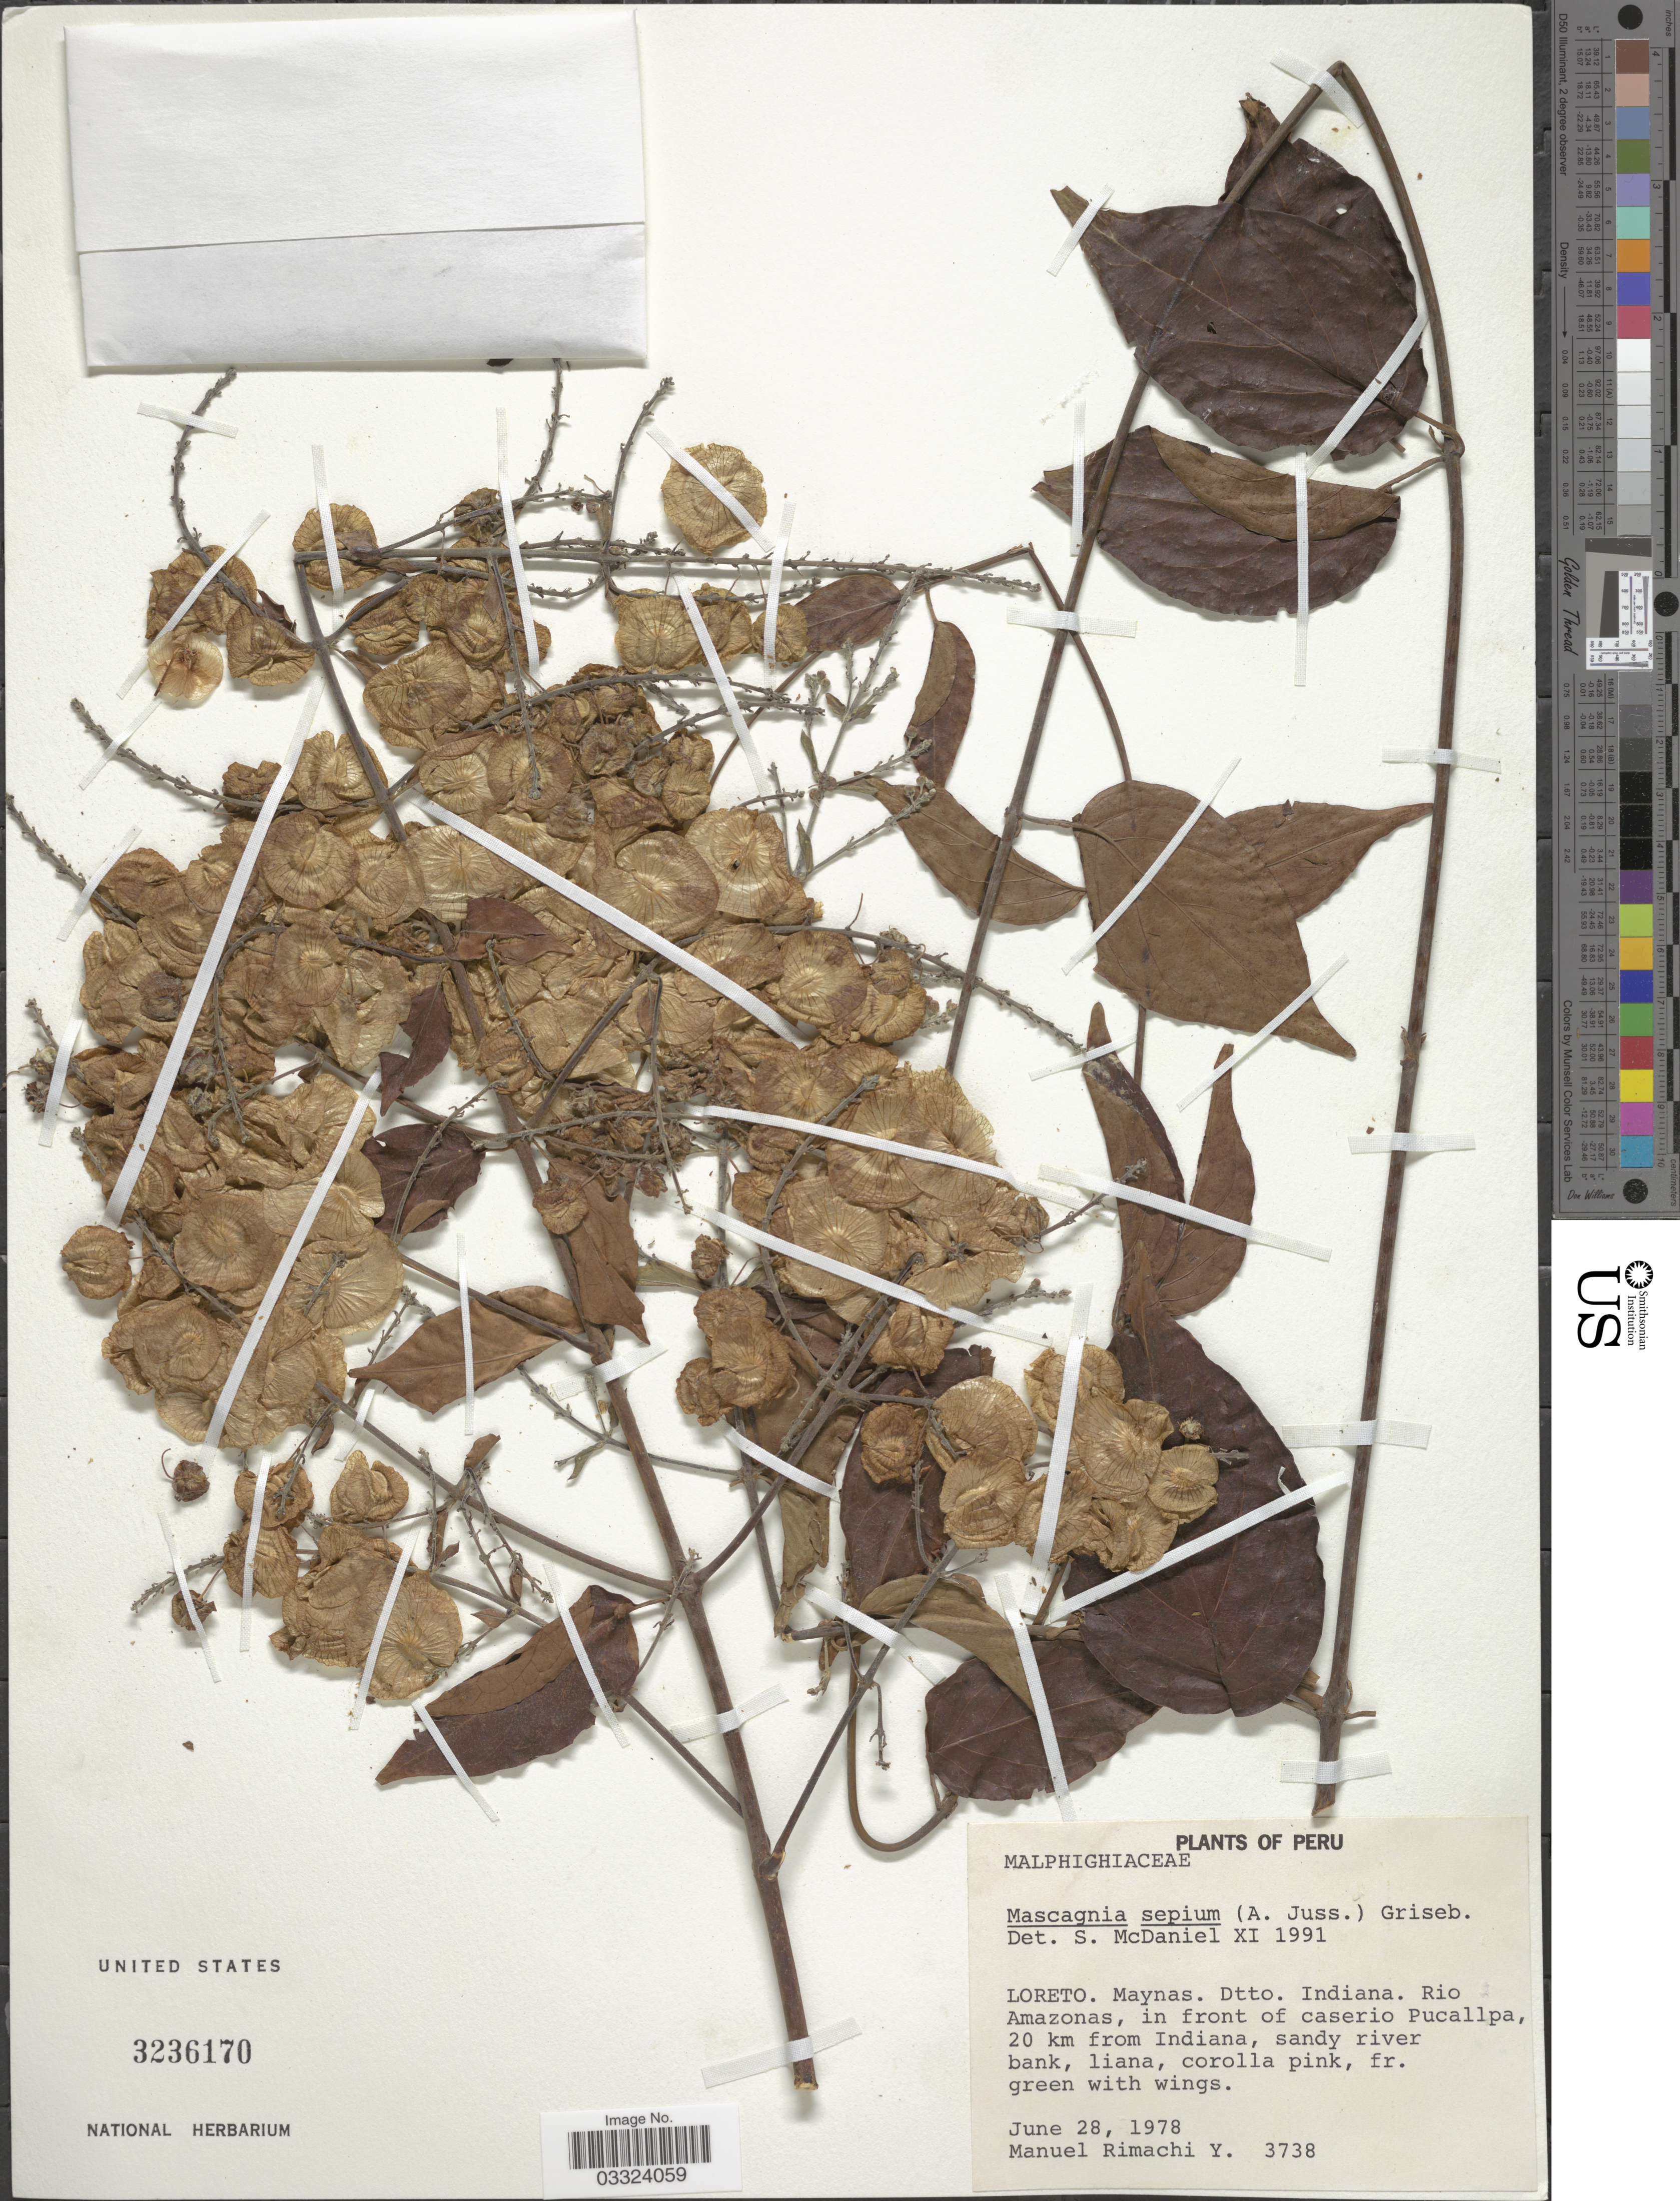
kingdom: Plantae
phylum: Tracheophyta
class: Magnoliopsida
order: Malpighiales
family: Malpighiaceae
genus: Mascagnia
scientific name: Mascagnia sepium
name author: (A. Juss.) Griseb.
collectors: M. Rimachi Y.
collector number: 3738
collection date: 1978-06-28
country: Peru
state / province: Loreto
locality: Maynas. Dtto. Indiana. Rio Amazonas, in front of caserio Pucallpa, 20 km from Indiana.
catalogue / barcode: US 3236170